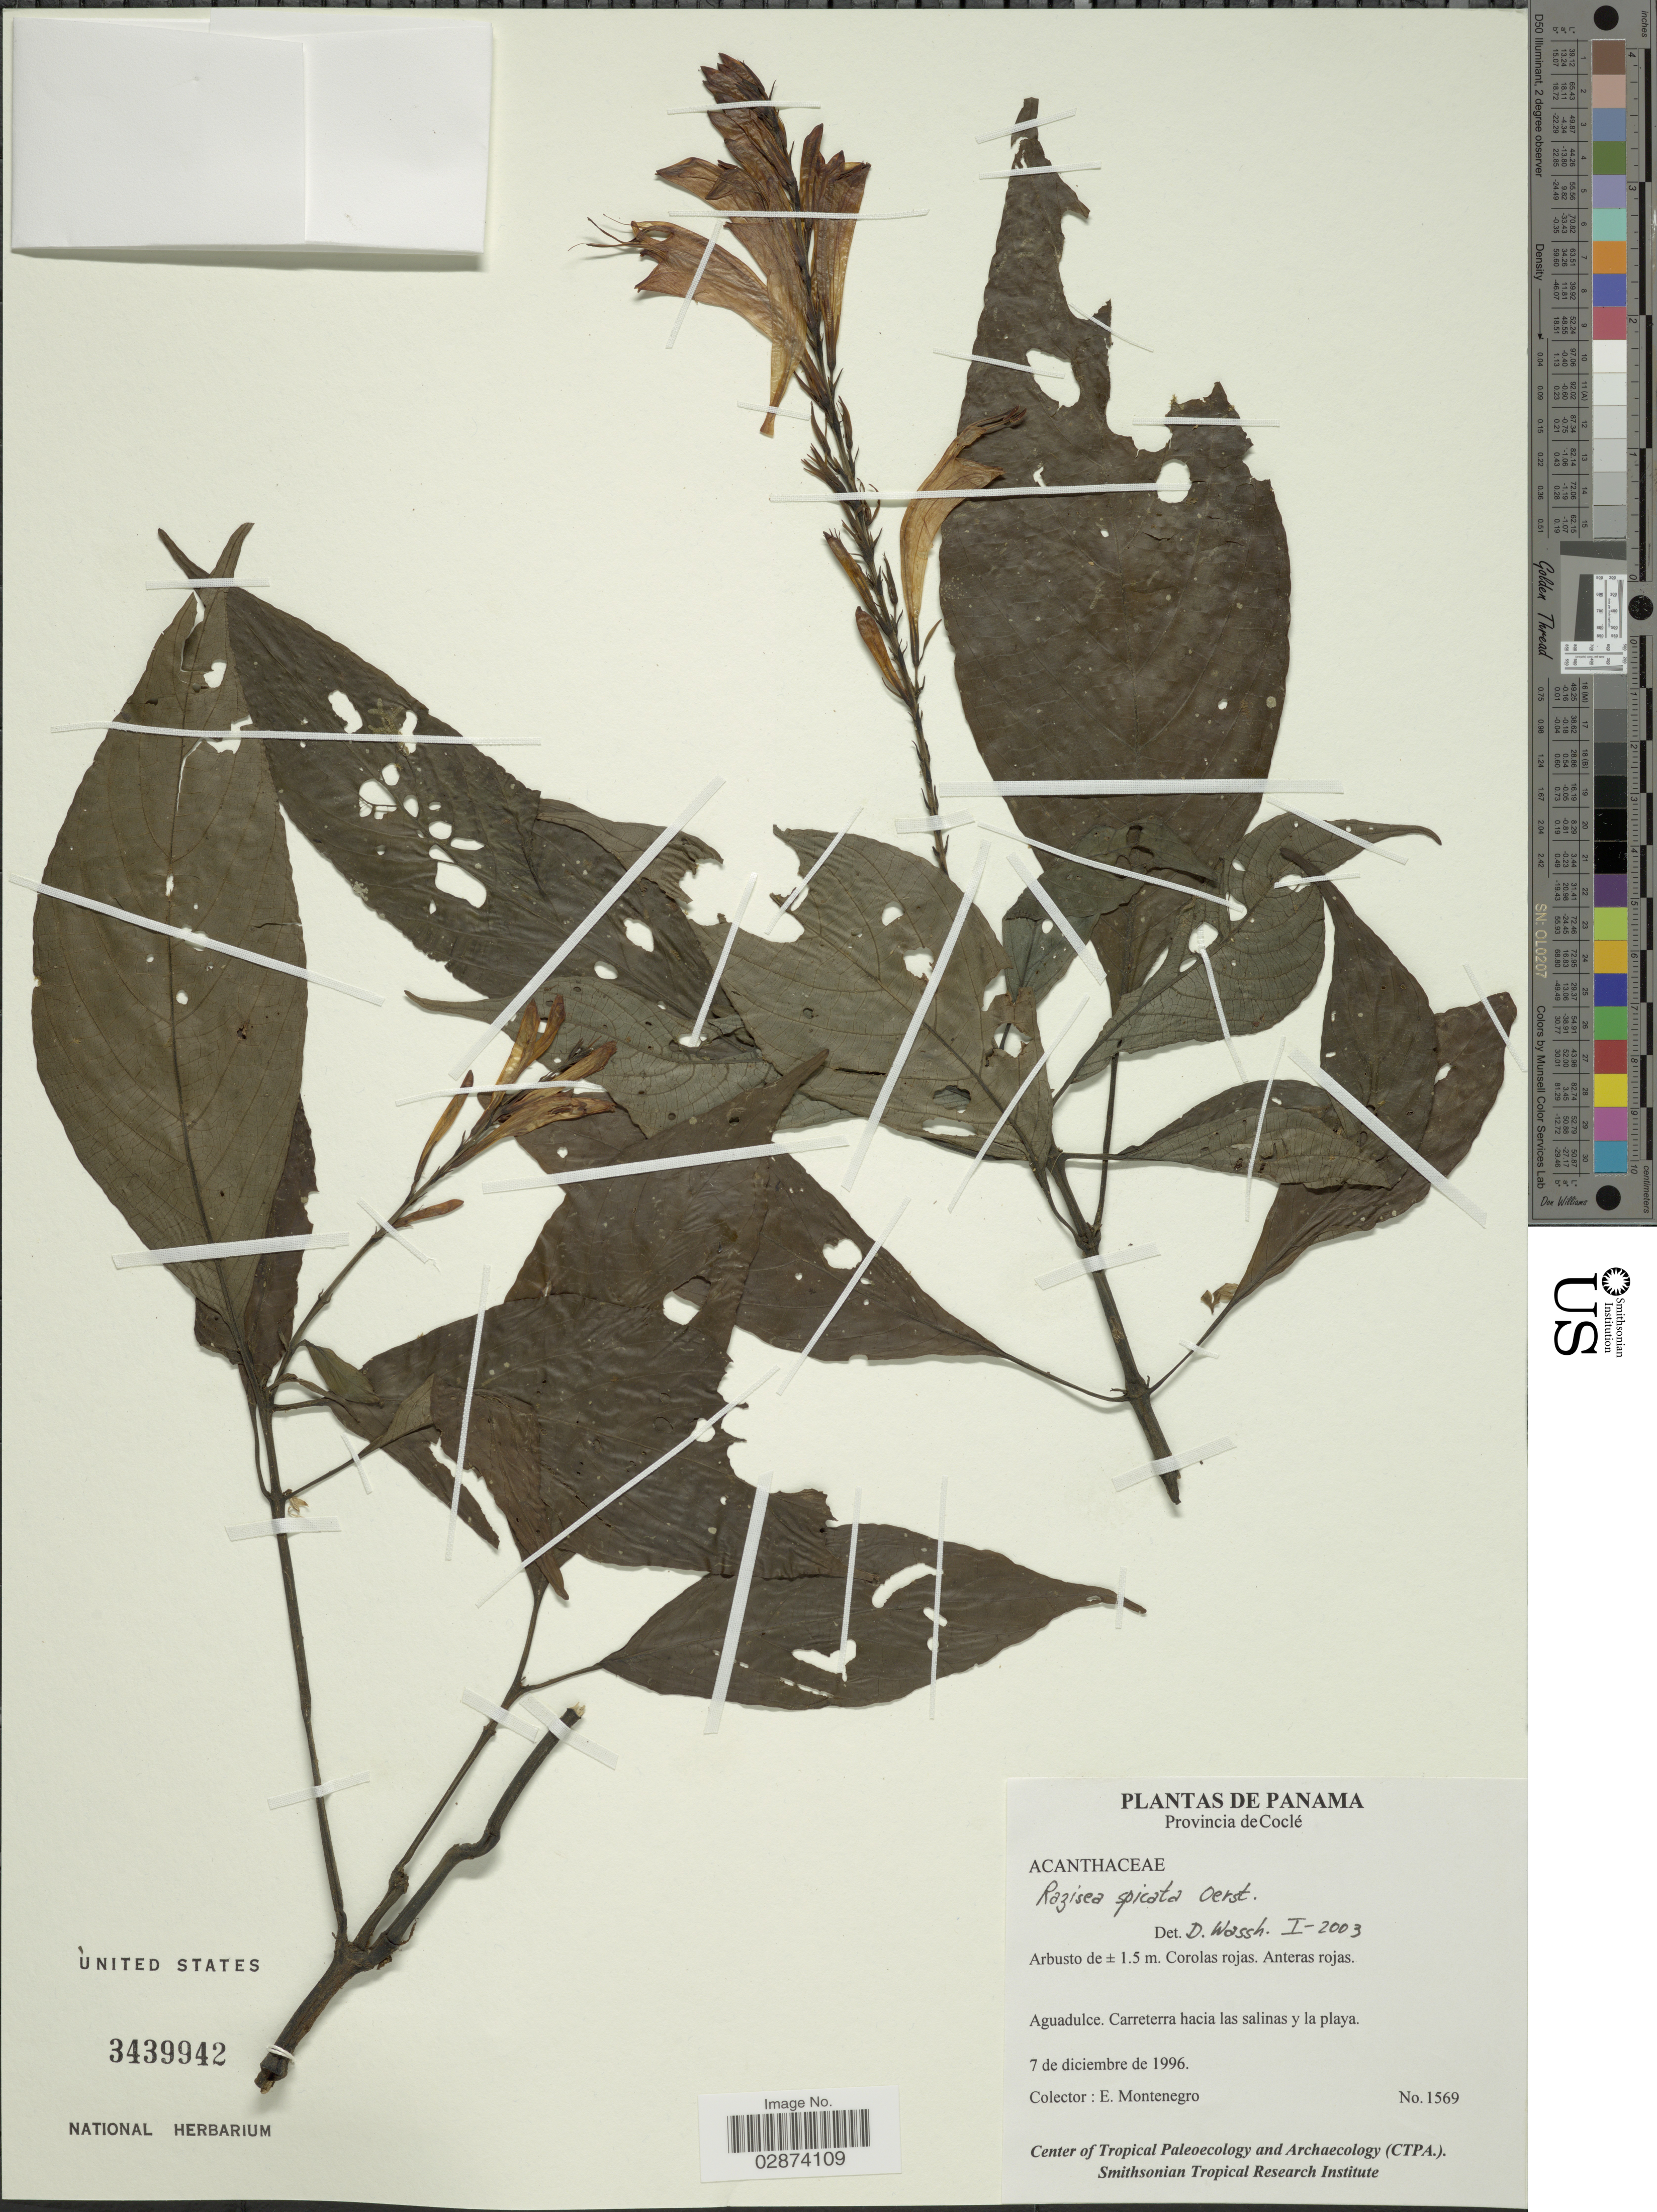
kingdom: Plantae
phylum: Tracheophyta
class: Magnoliopsida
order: Lamiales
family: Acanthaceae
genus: Razisea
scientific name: Razisea spicata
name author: Oerst.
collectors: E. Montenegro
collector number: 1569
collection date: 1996-12-07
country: Panama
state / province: Coclé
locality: Aguadulce. Carretera hacia las salinas y la playa.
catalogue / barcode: US 3439942